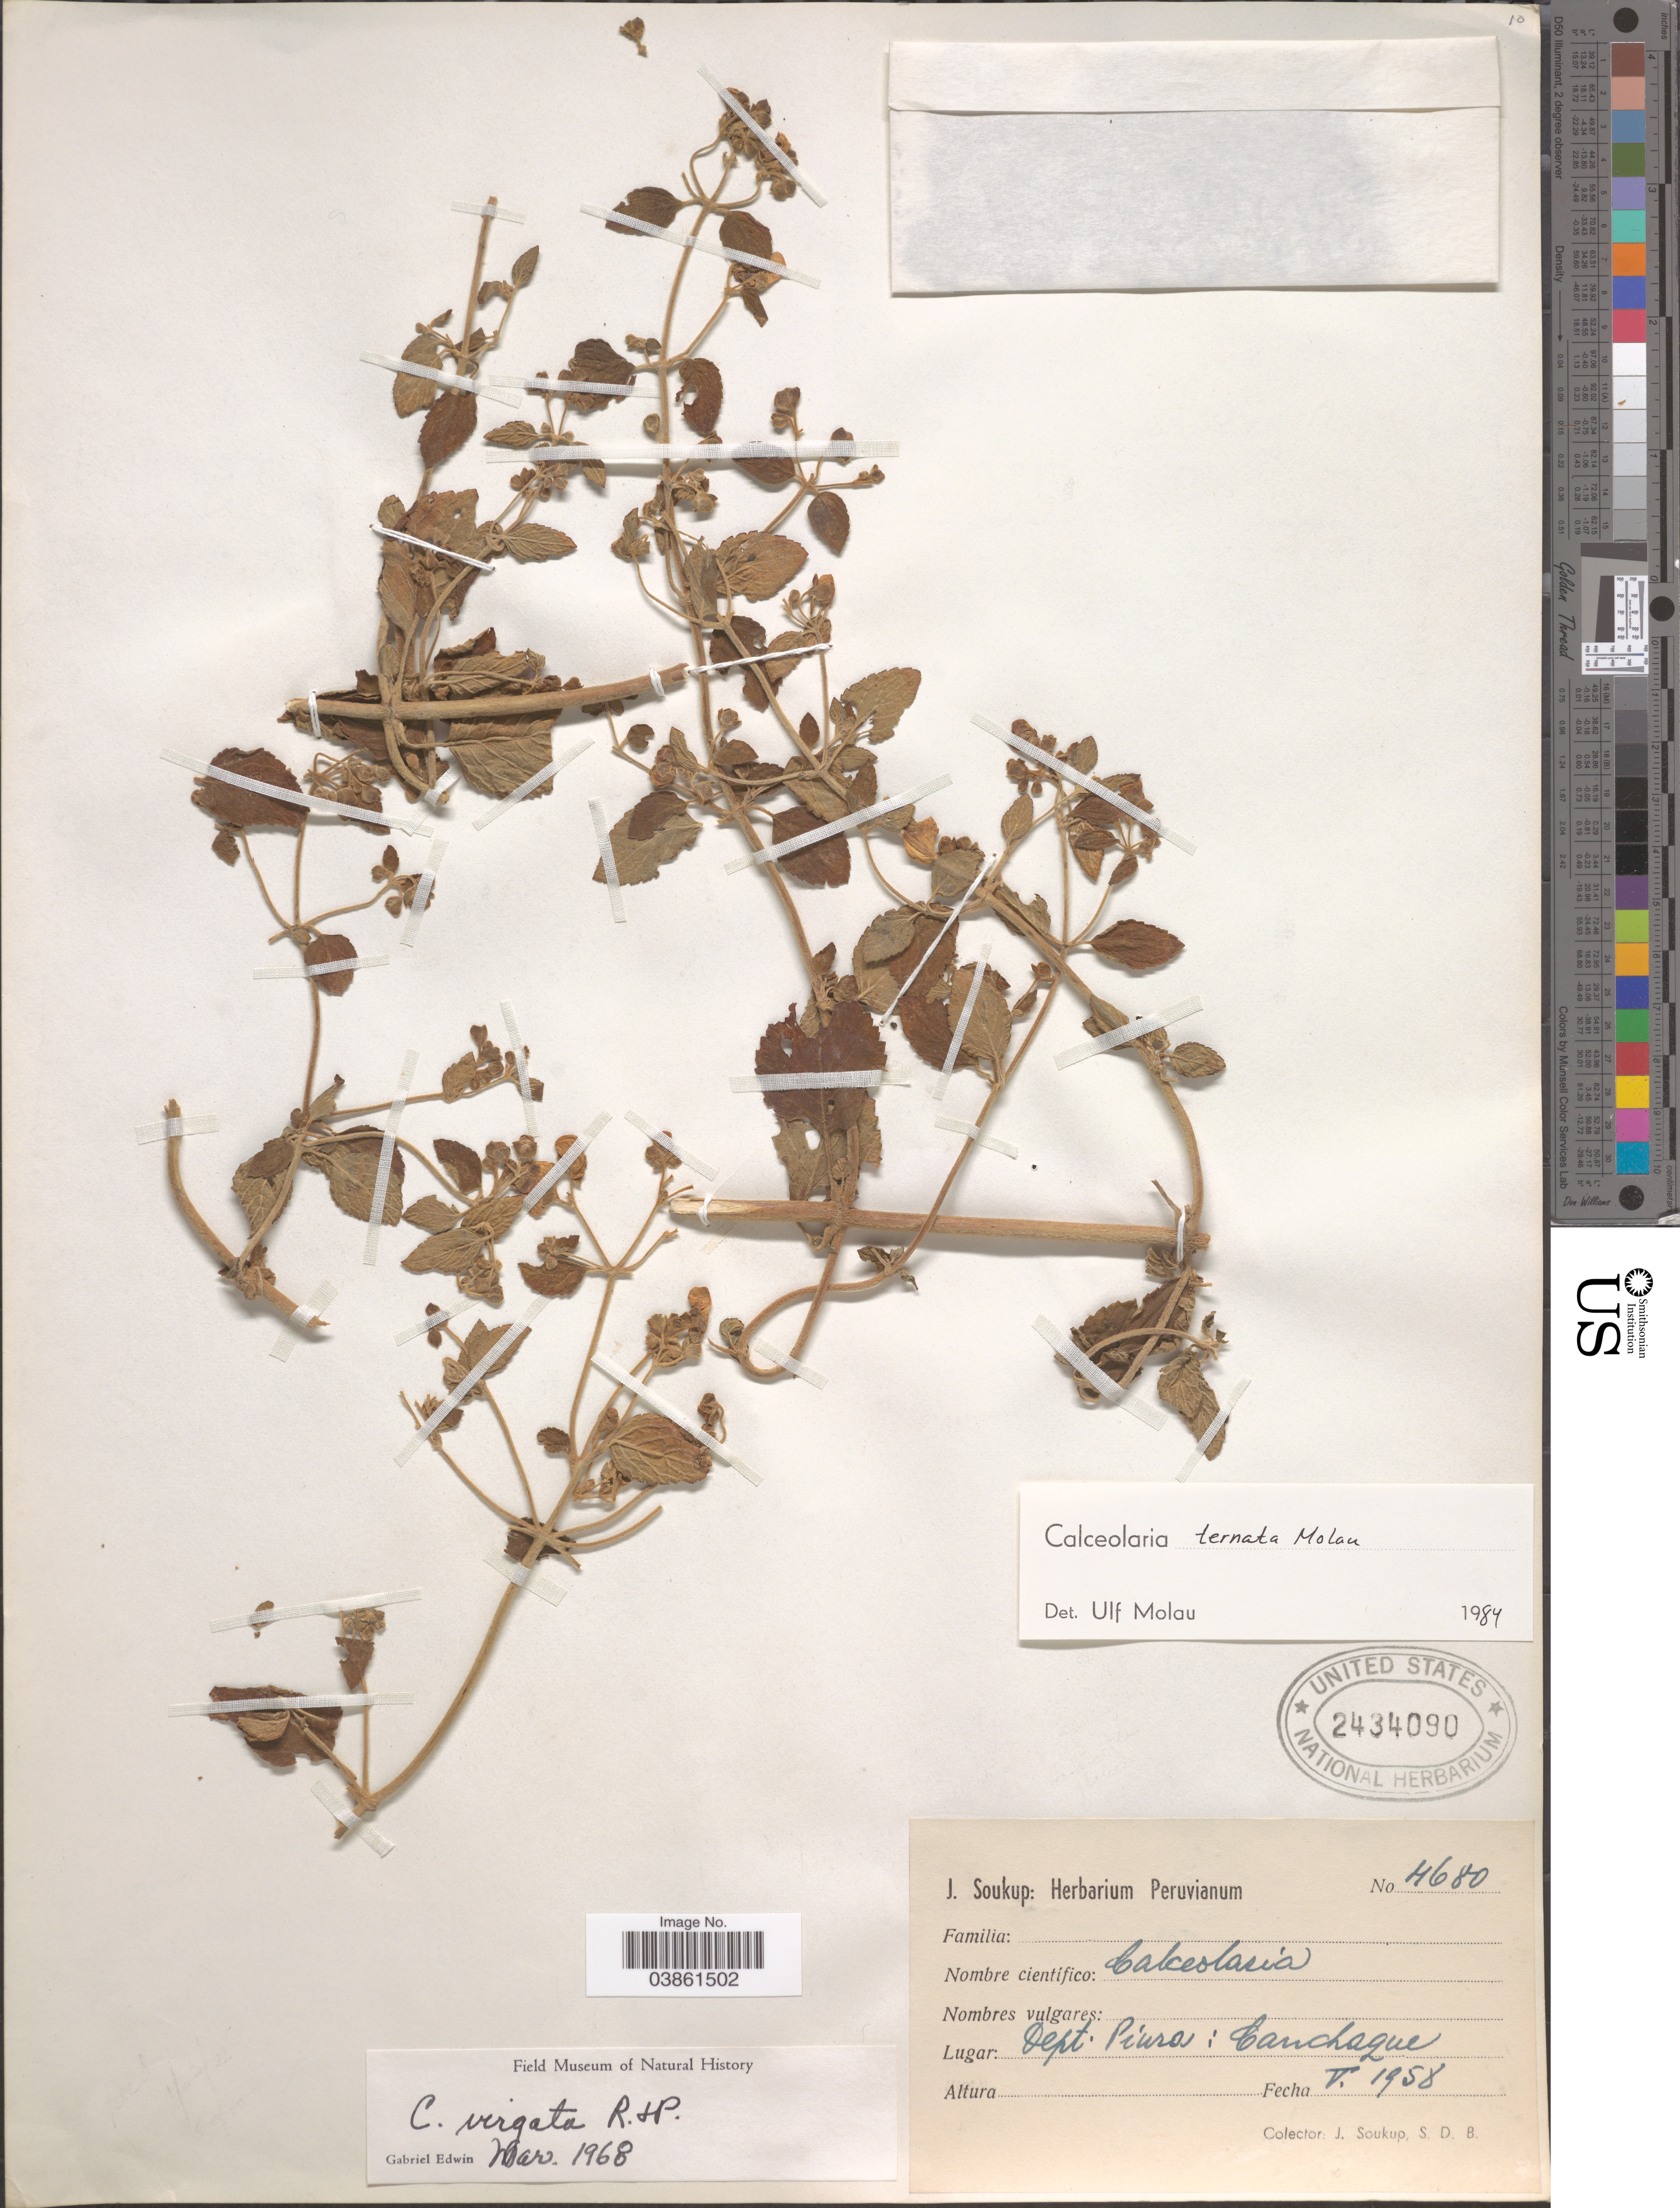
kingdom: Plantae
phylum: Tracheophyta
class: Magnoliopsida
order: Lamiales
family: Calceolariaceae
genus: Calceolaria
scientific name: Calceolaria ternata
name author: Molau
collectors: J. Soukup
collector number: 4680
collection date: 1958-05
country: Peru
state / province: Piura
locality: Dept. Piura: Canchaque.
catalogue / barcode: US 2434090